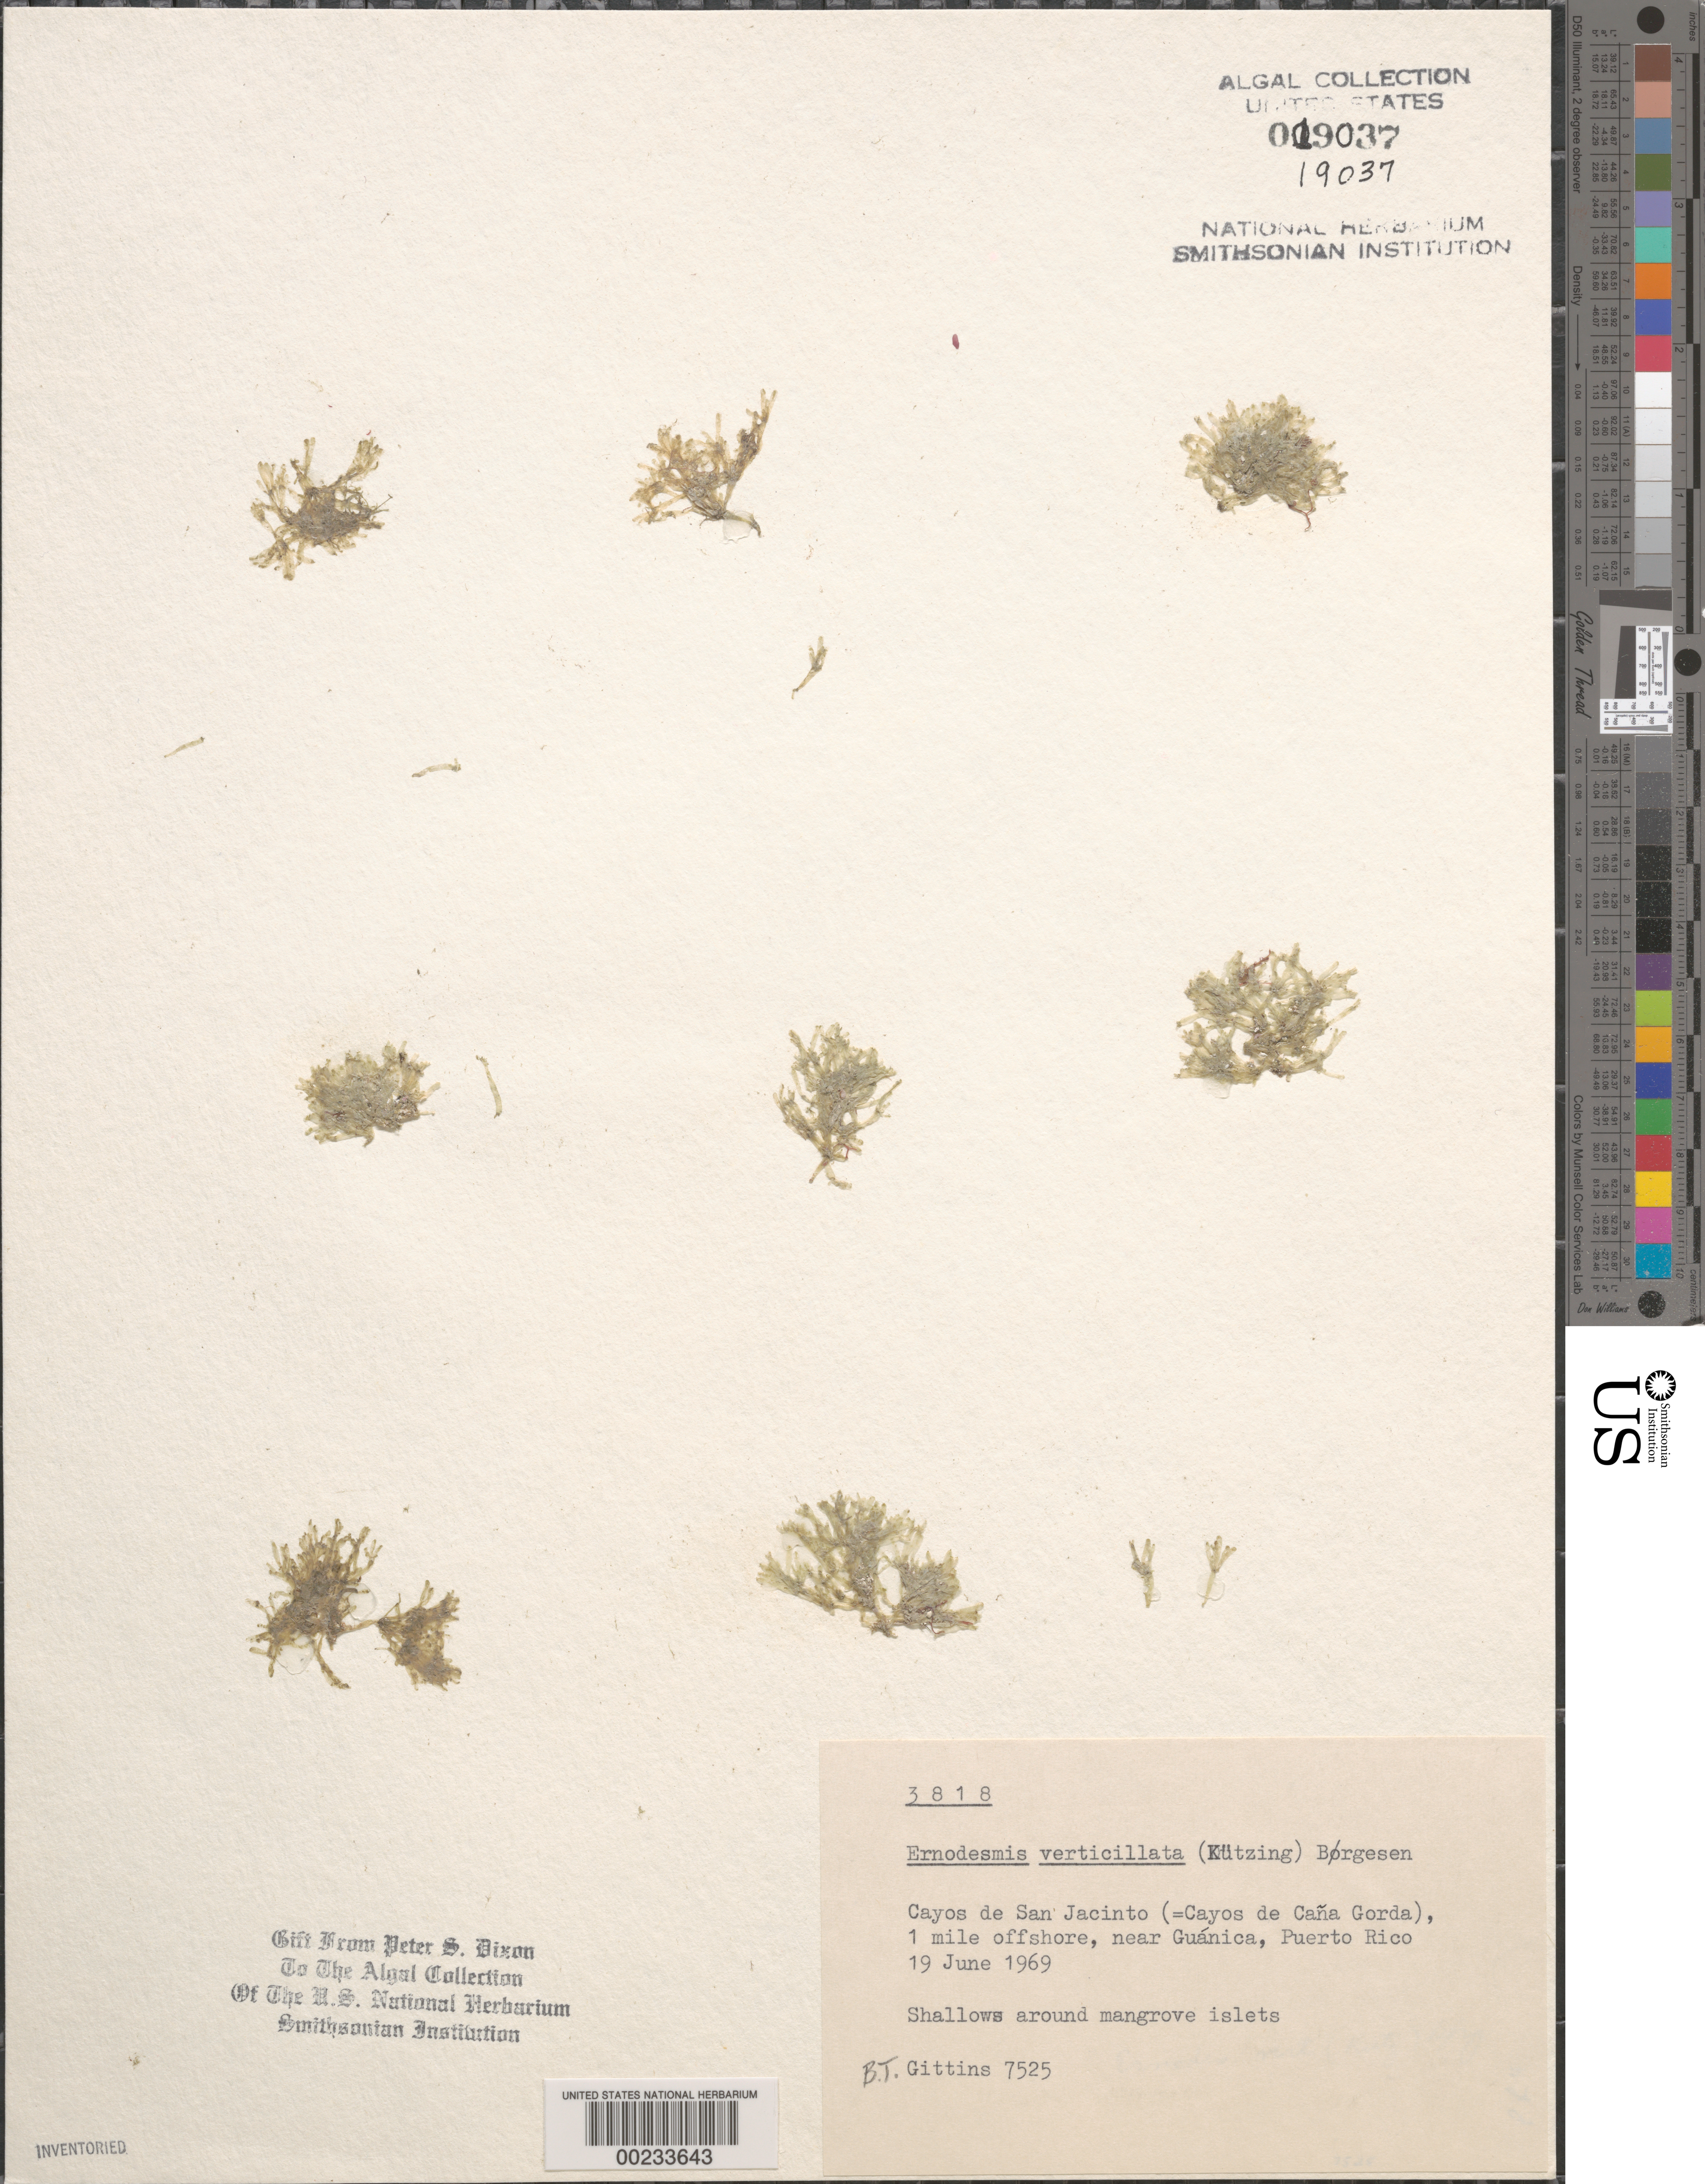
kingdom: Plantae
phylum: Chlorophyta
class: Ulvophyceae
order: Siphonocladales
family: Siphonocladaceae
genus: Ernodesmis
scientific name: Ernodesmis verticillata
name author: (Kütz.) Børgesen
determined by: Dixon, P. S.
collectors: B. Gittins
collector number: BTG 7525 & PSD 3818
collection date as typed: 19 Jun 1969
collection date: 1969-06-19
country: Puerto Rico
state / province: Guanica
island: Cayos de San Jacinto (Cayos de Cana Gorda)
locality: Guanica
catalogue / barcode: US 19037